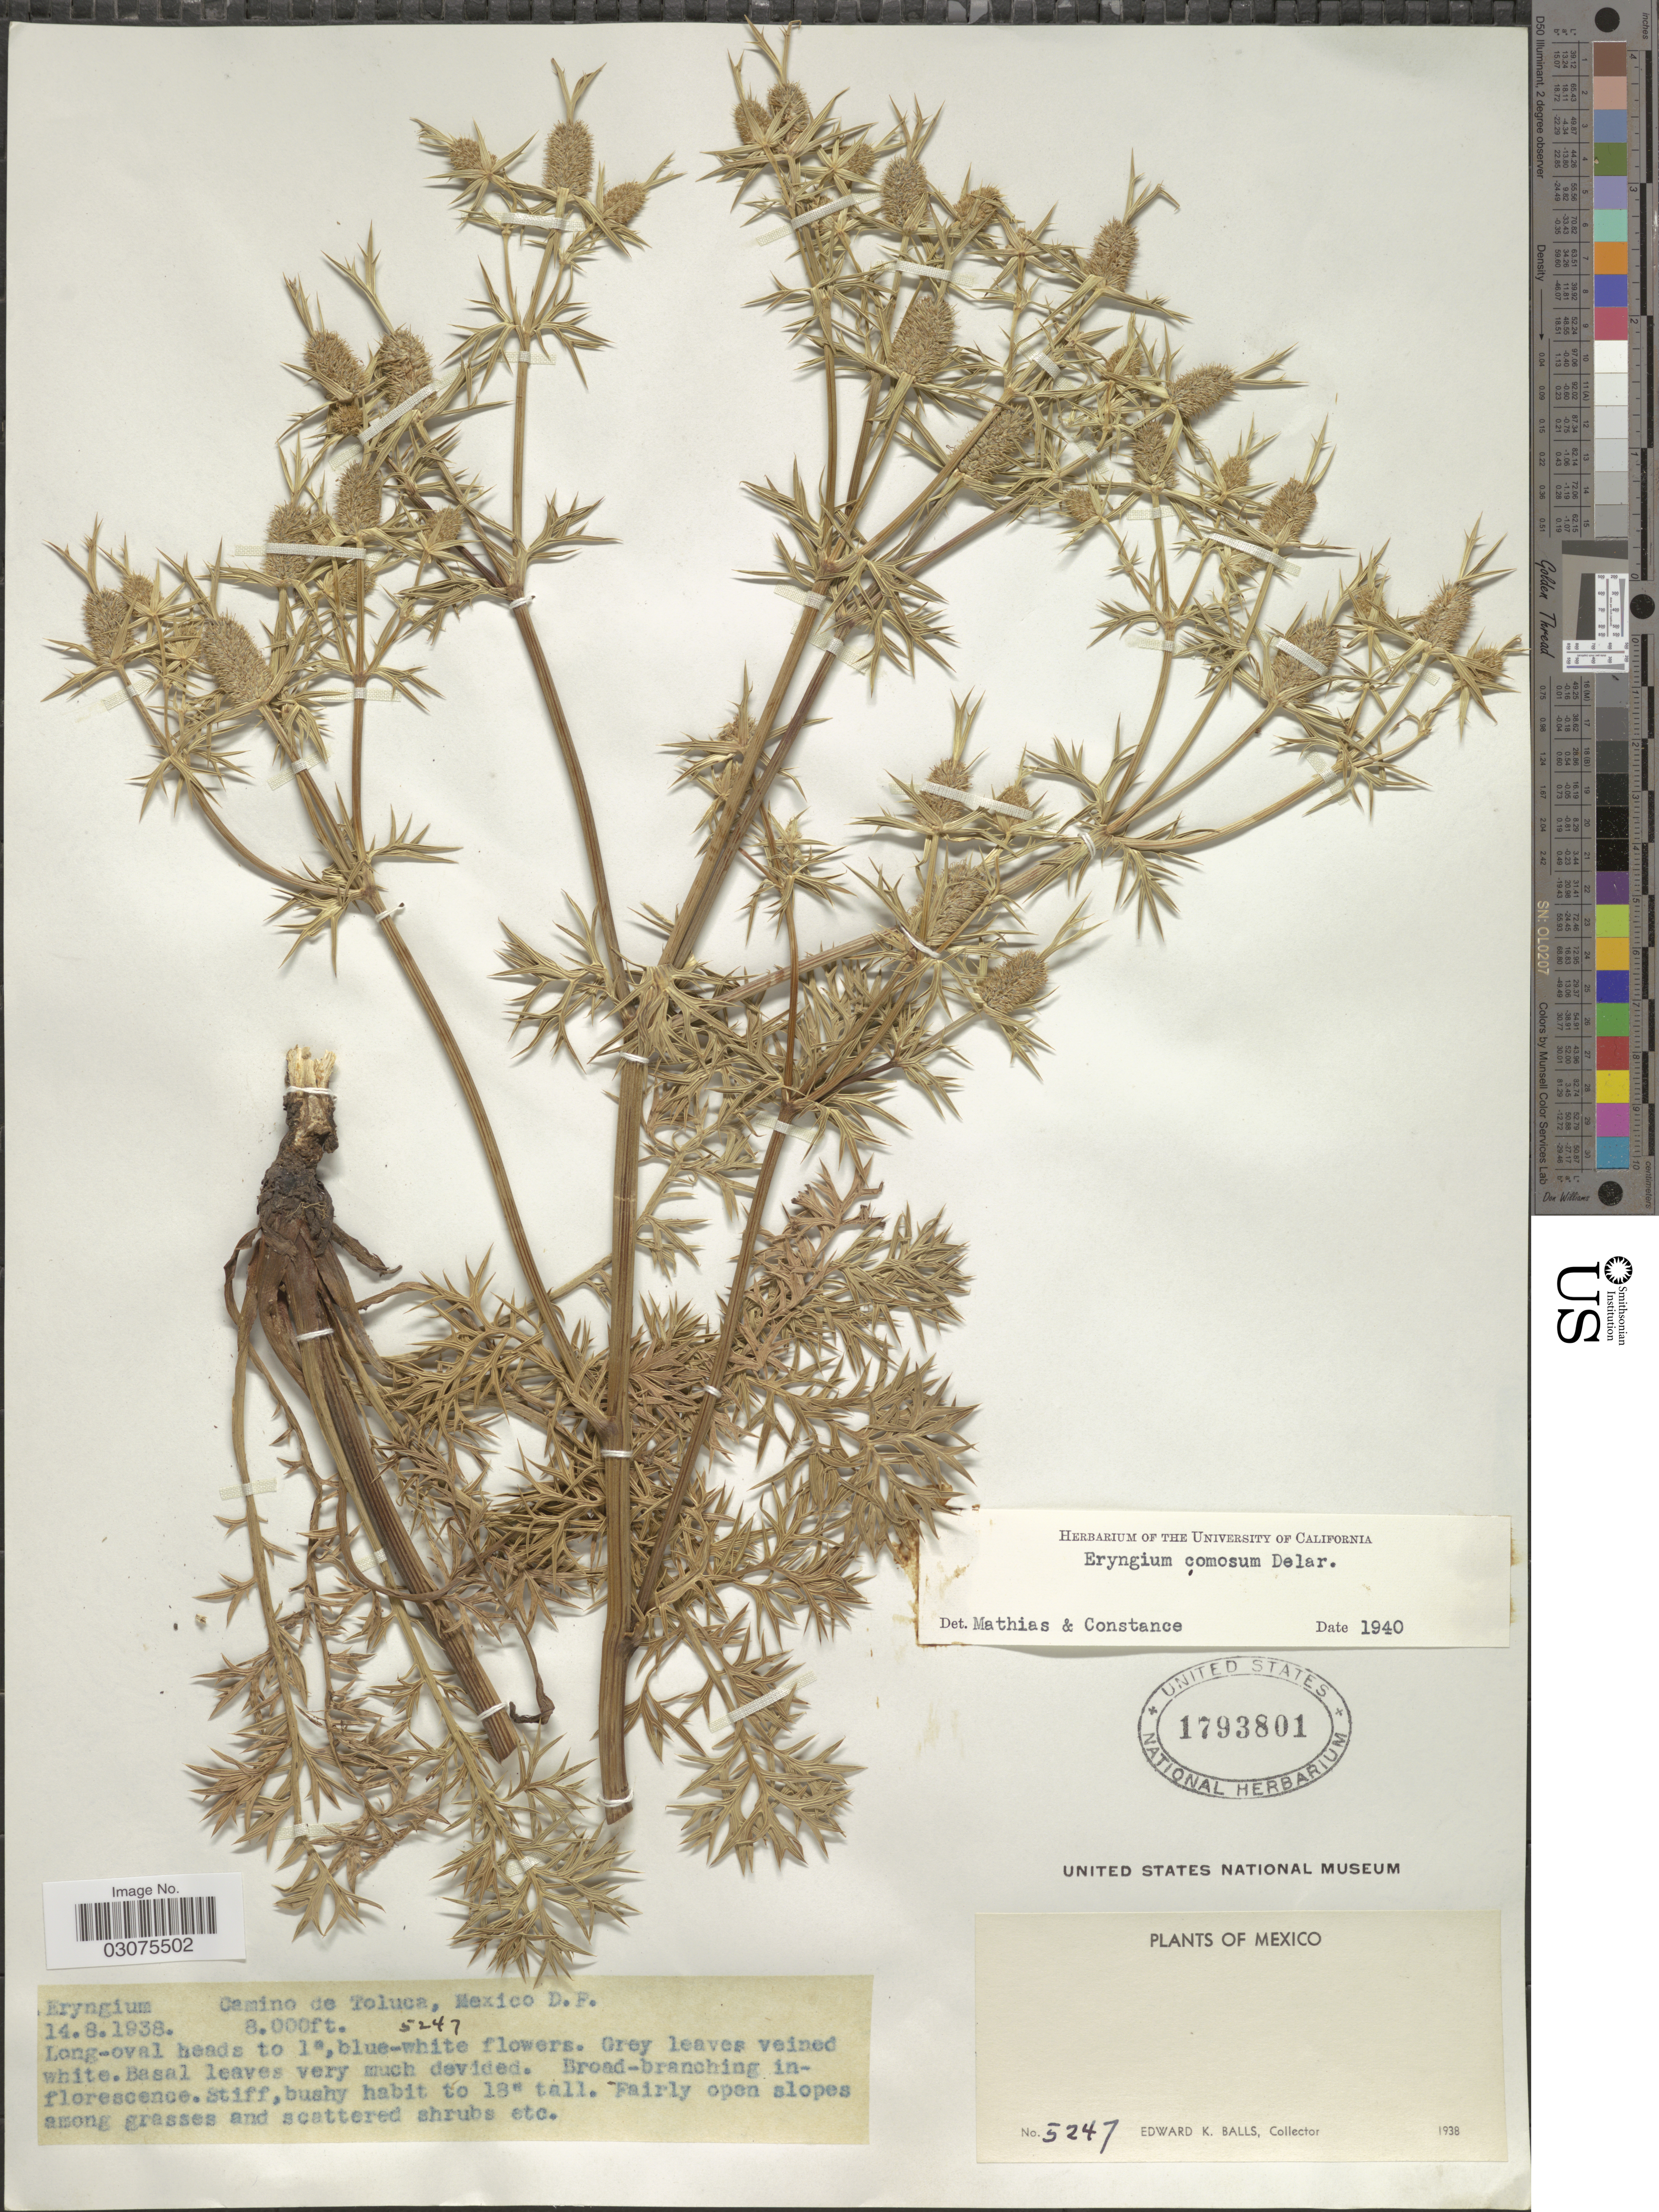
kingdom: Plantae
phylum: Tracheophyta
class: Magnoliopsida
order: Apiales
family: Apiaceae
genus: Eryngium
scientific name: Eryngium comosum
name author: F. Delaroche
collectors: E. K. Balls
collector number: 5247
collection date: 1938-08-14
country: Mexico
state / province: Distrito Federal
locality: Camino de Toluca.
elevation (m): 2438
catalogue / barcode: US 1793801